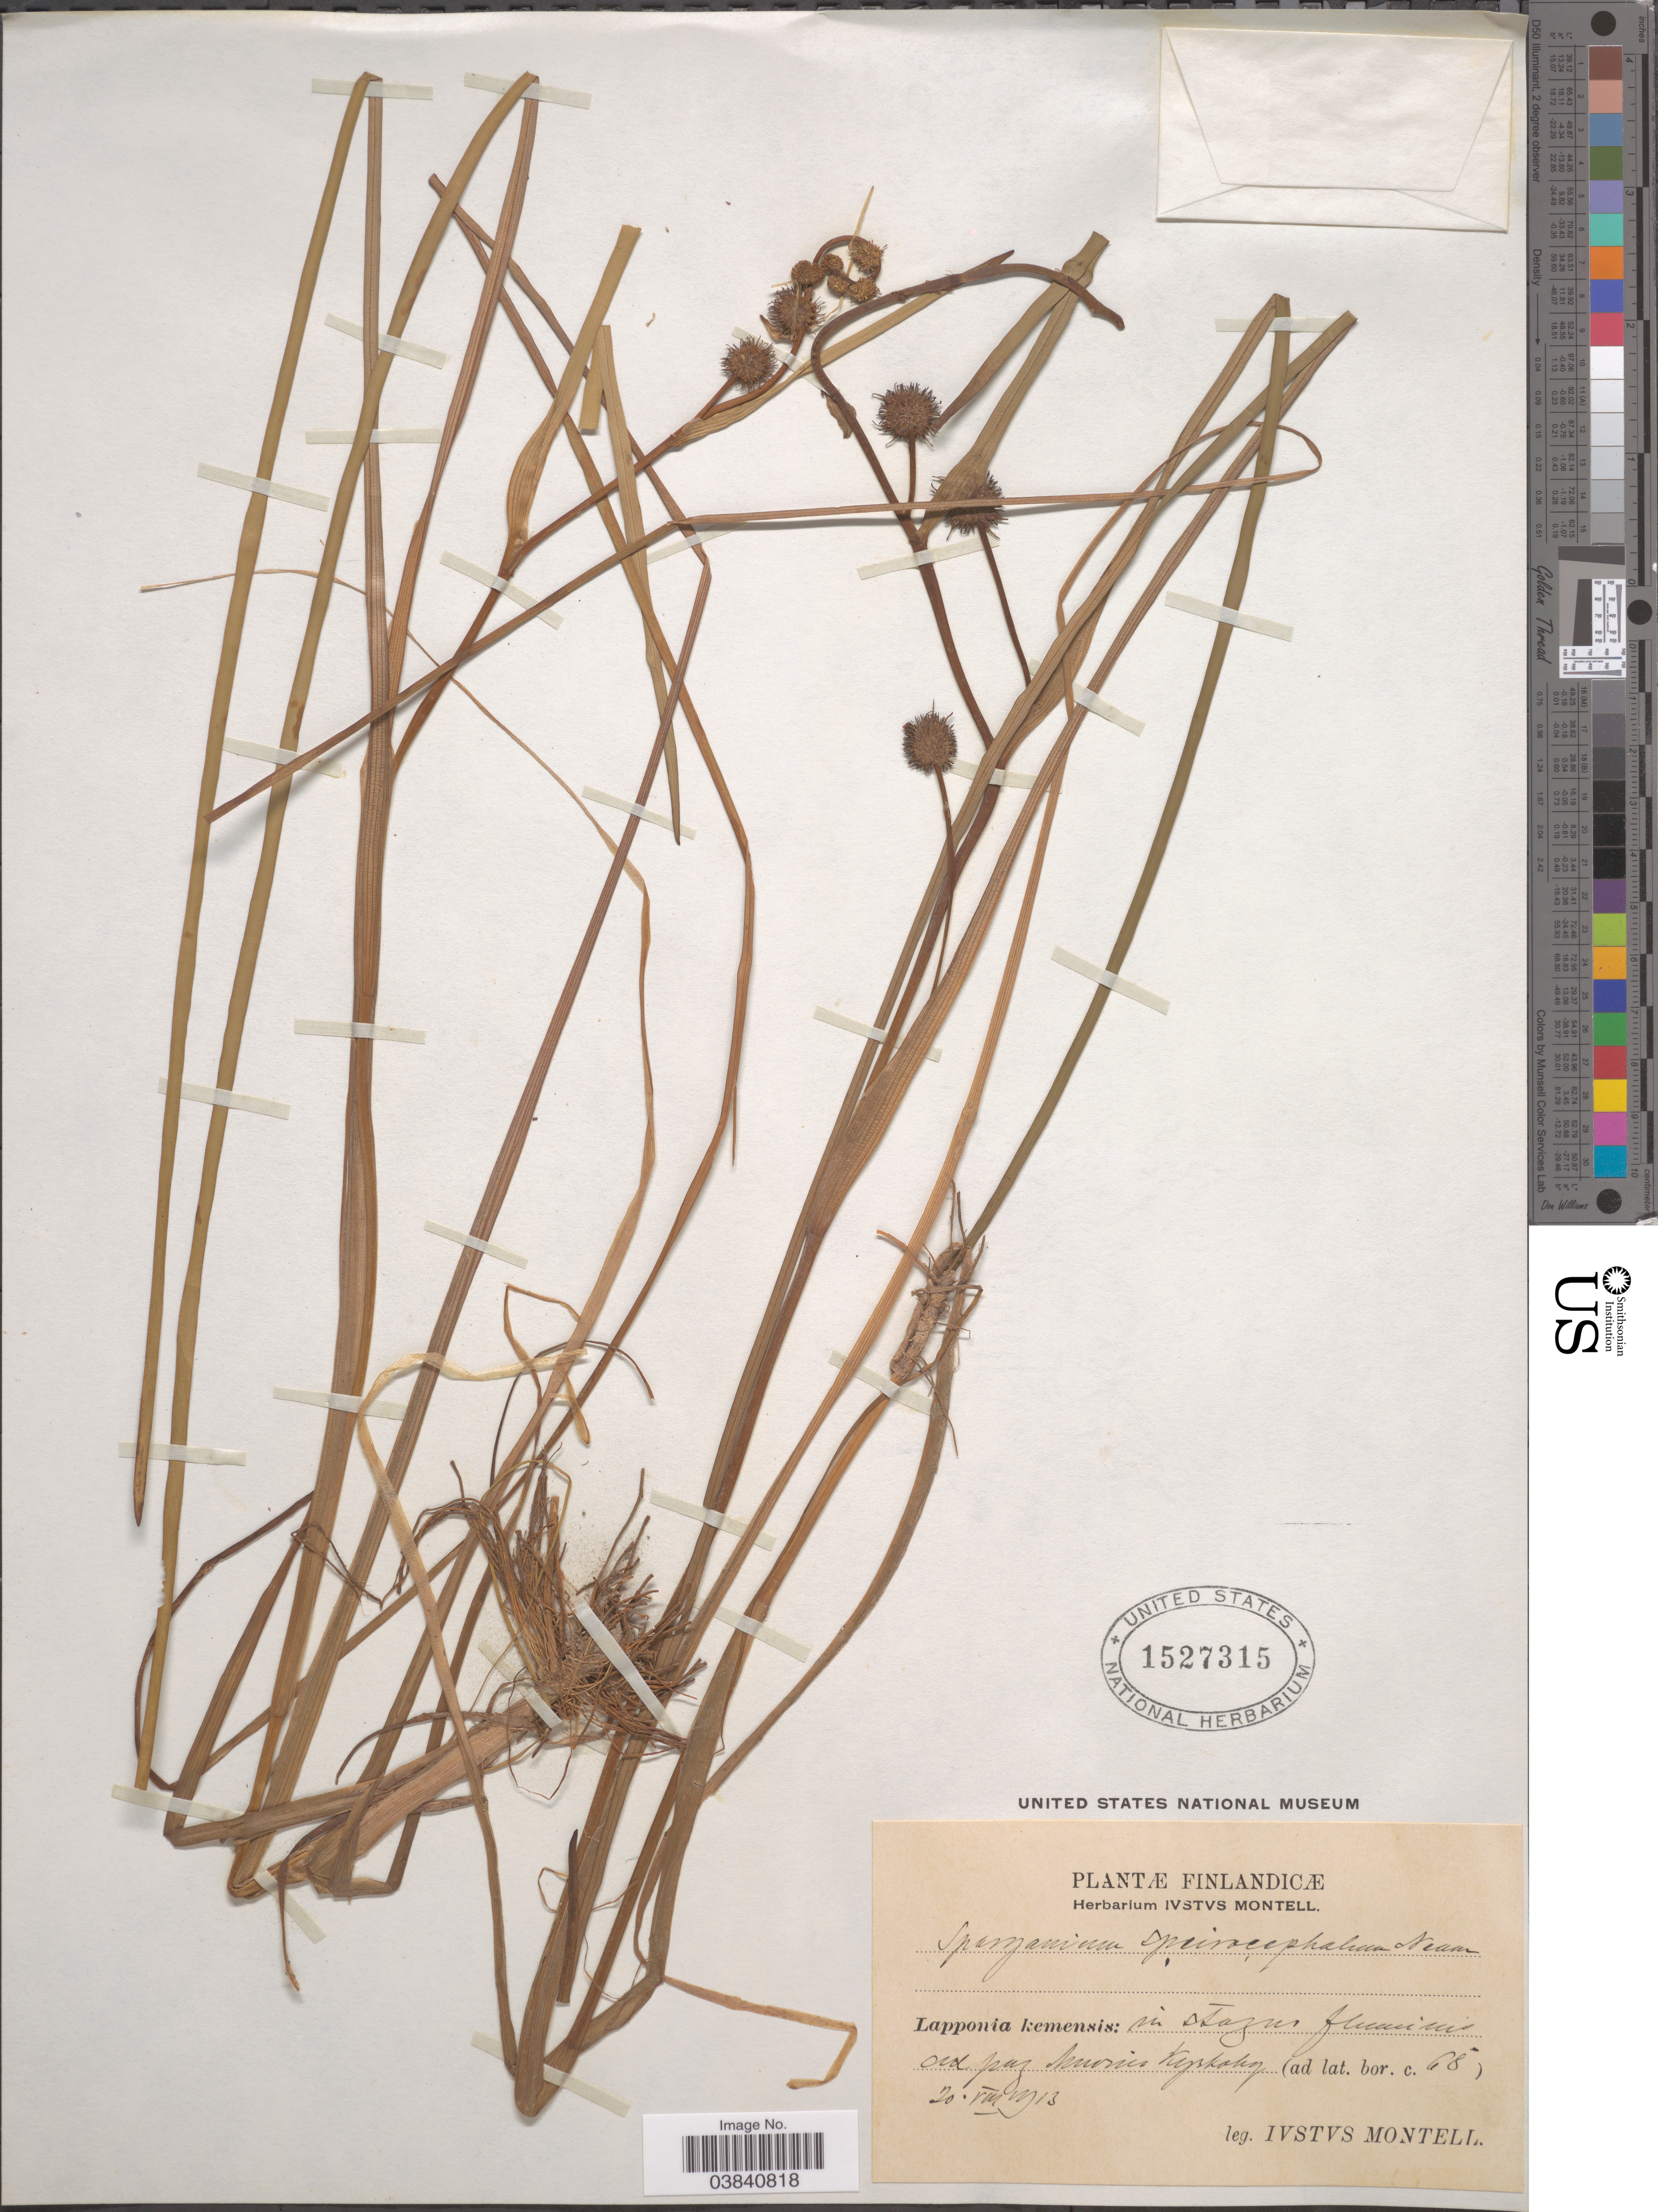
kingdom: Plantae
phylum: Tracheophyta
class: Liliopsida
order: Poales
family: Typhaceae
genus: Sparganium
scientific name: Sparganium speirocephalum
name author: Neuman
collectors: I. Montell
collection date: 1913-08-20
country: Finland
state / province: Lappi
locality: Tunturi-Lappi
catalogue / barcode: US 1527315